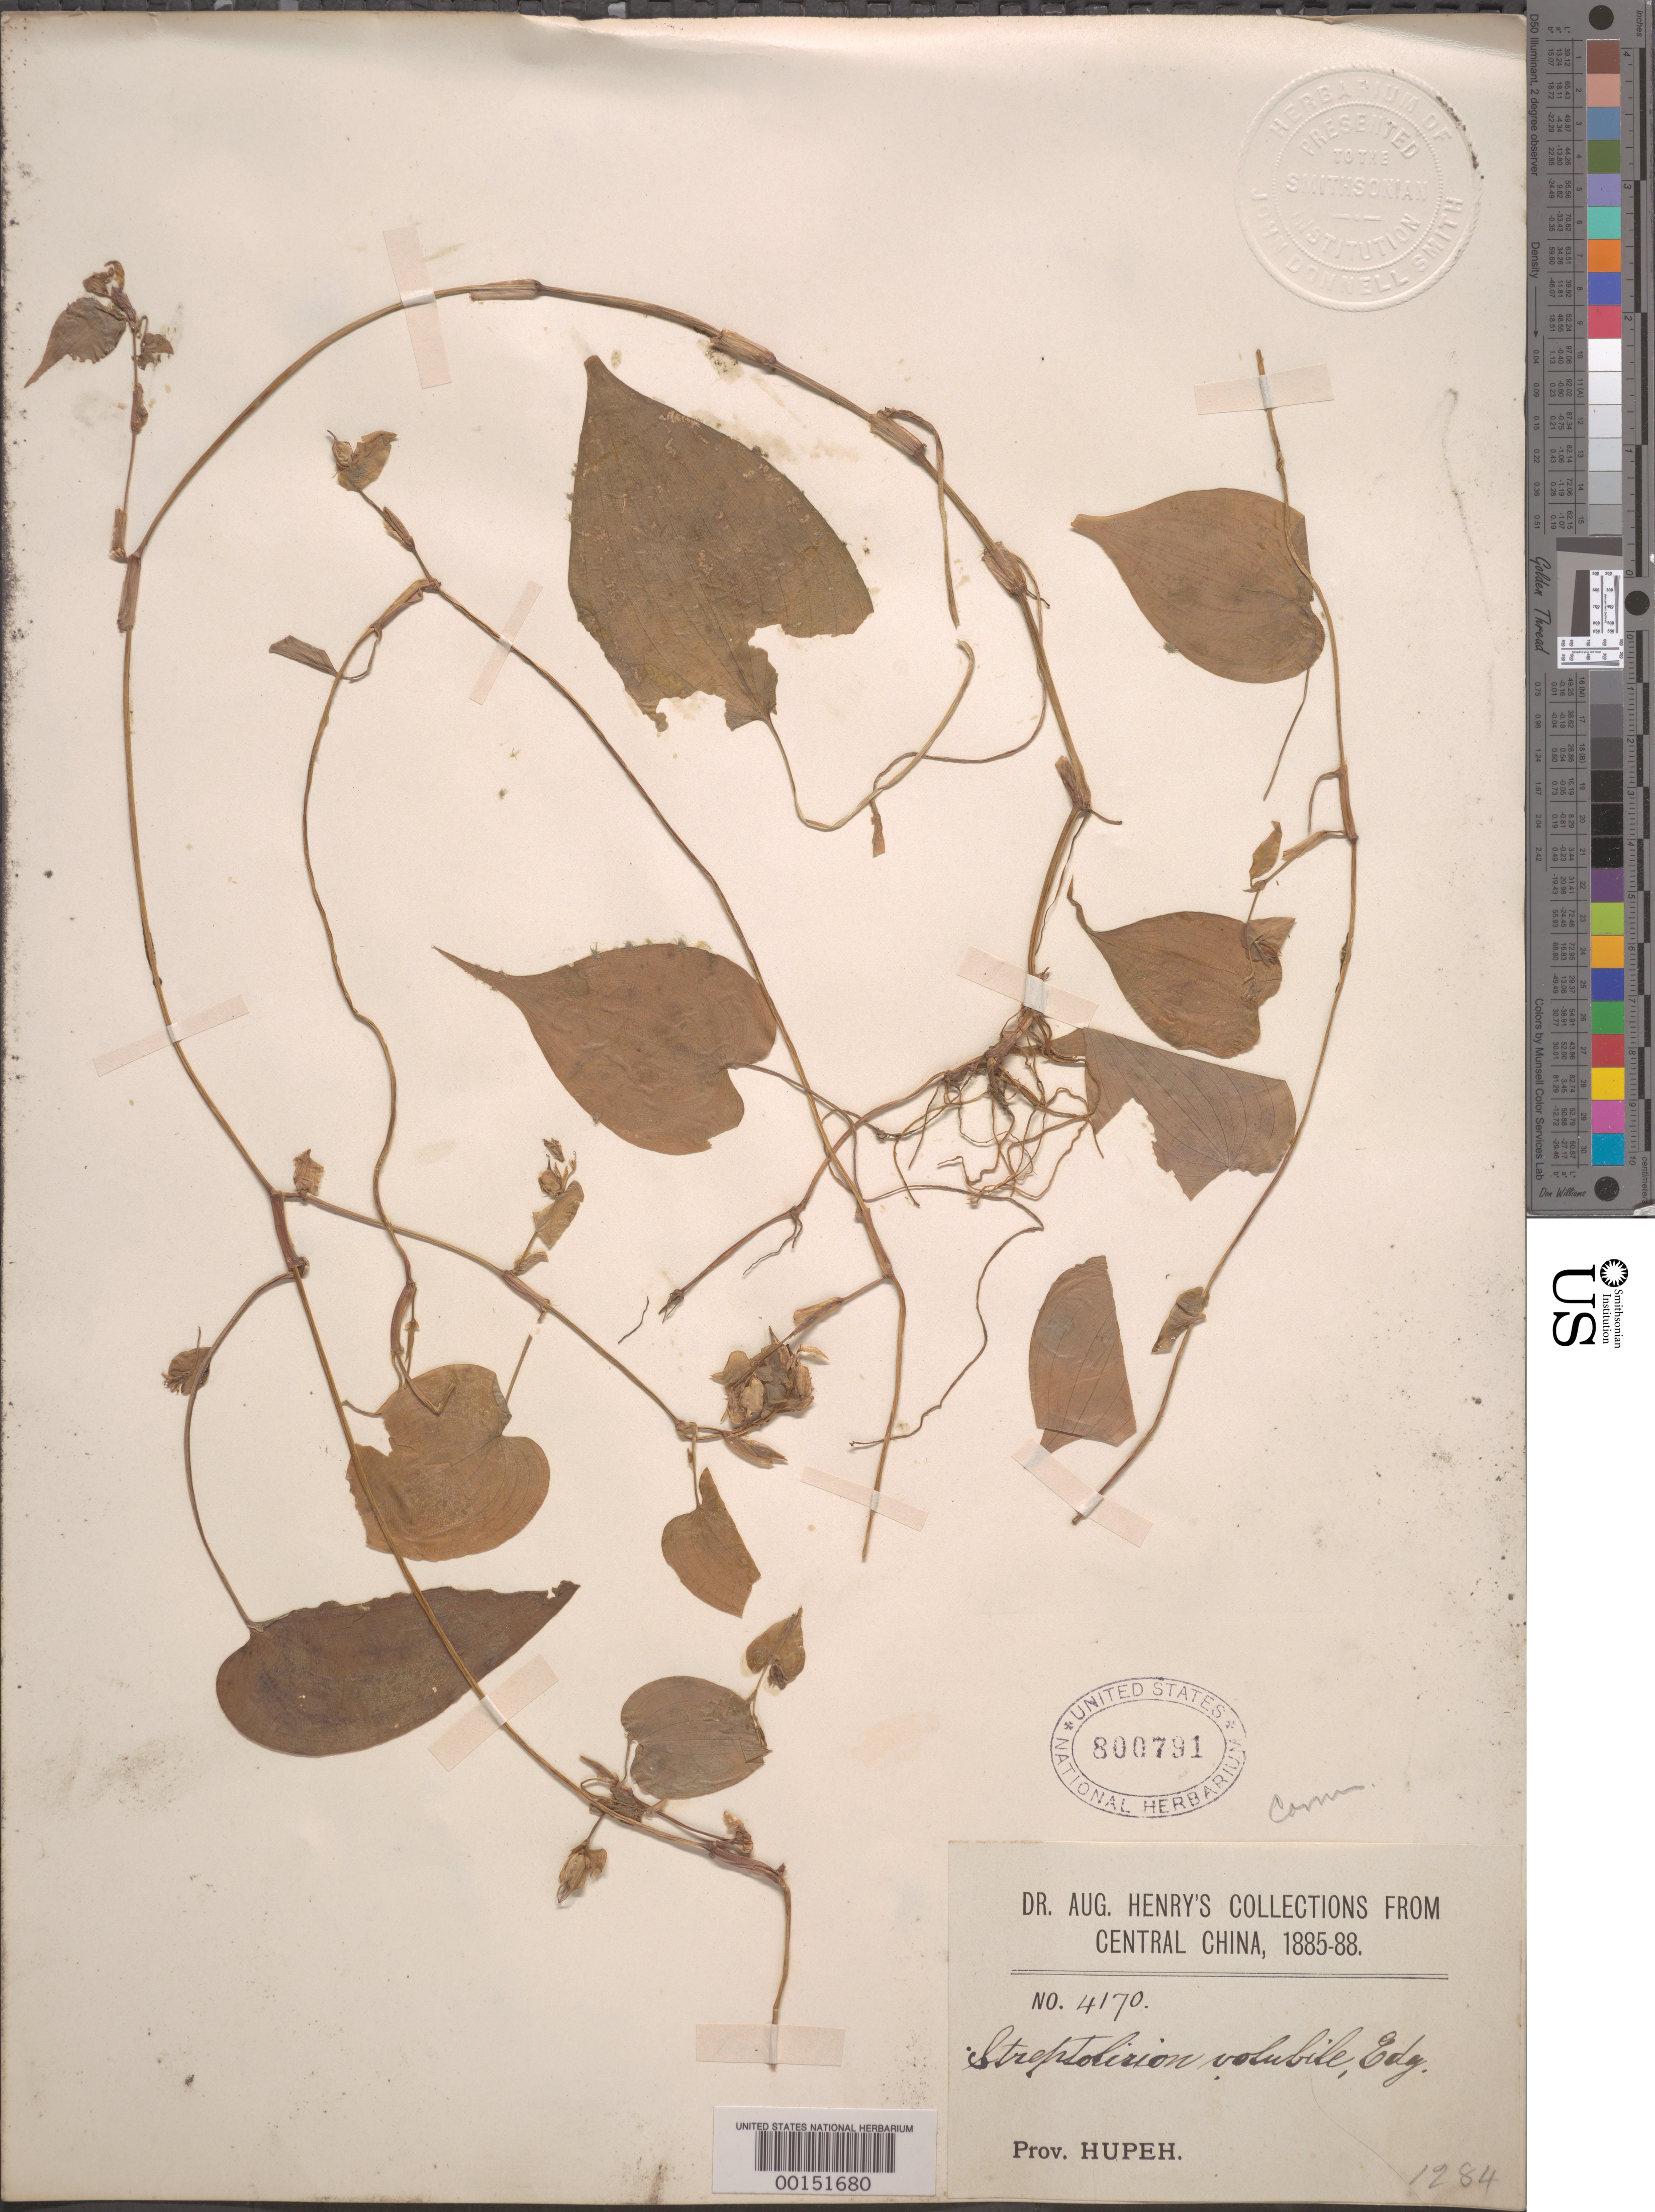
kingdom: Plantae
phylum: Tracheophyta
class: Liliopsida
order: Commelinales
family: Commelinaceae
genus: Streptolirion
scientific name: Streptolirion volubile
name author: Edgew.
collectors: A. Henry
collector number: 4170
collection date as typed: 1885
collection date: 1885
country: China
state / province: Hubei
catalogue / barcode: US 800791